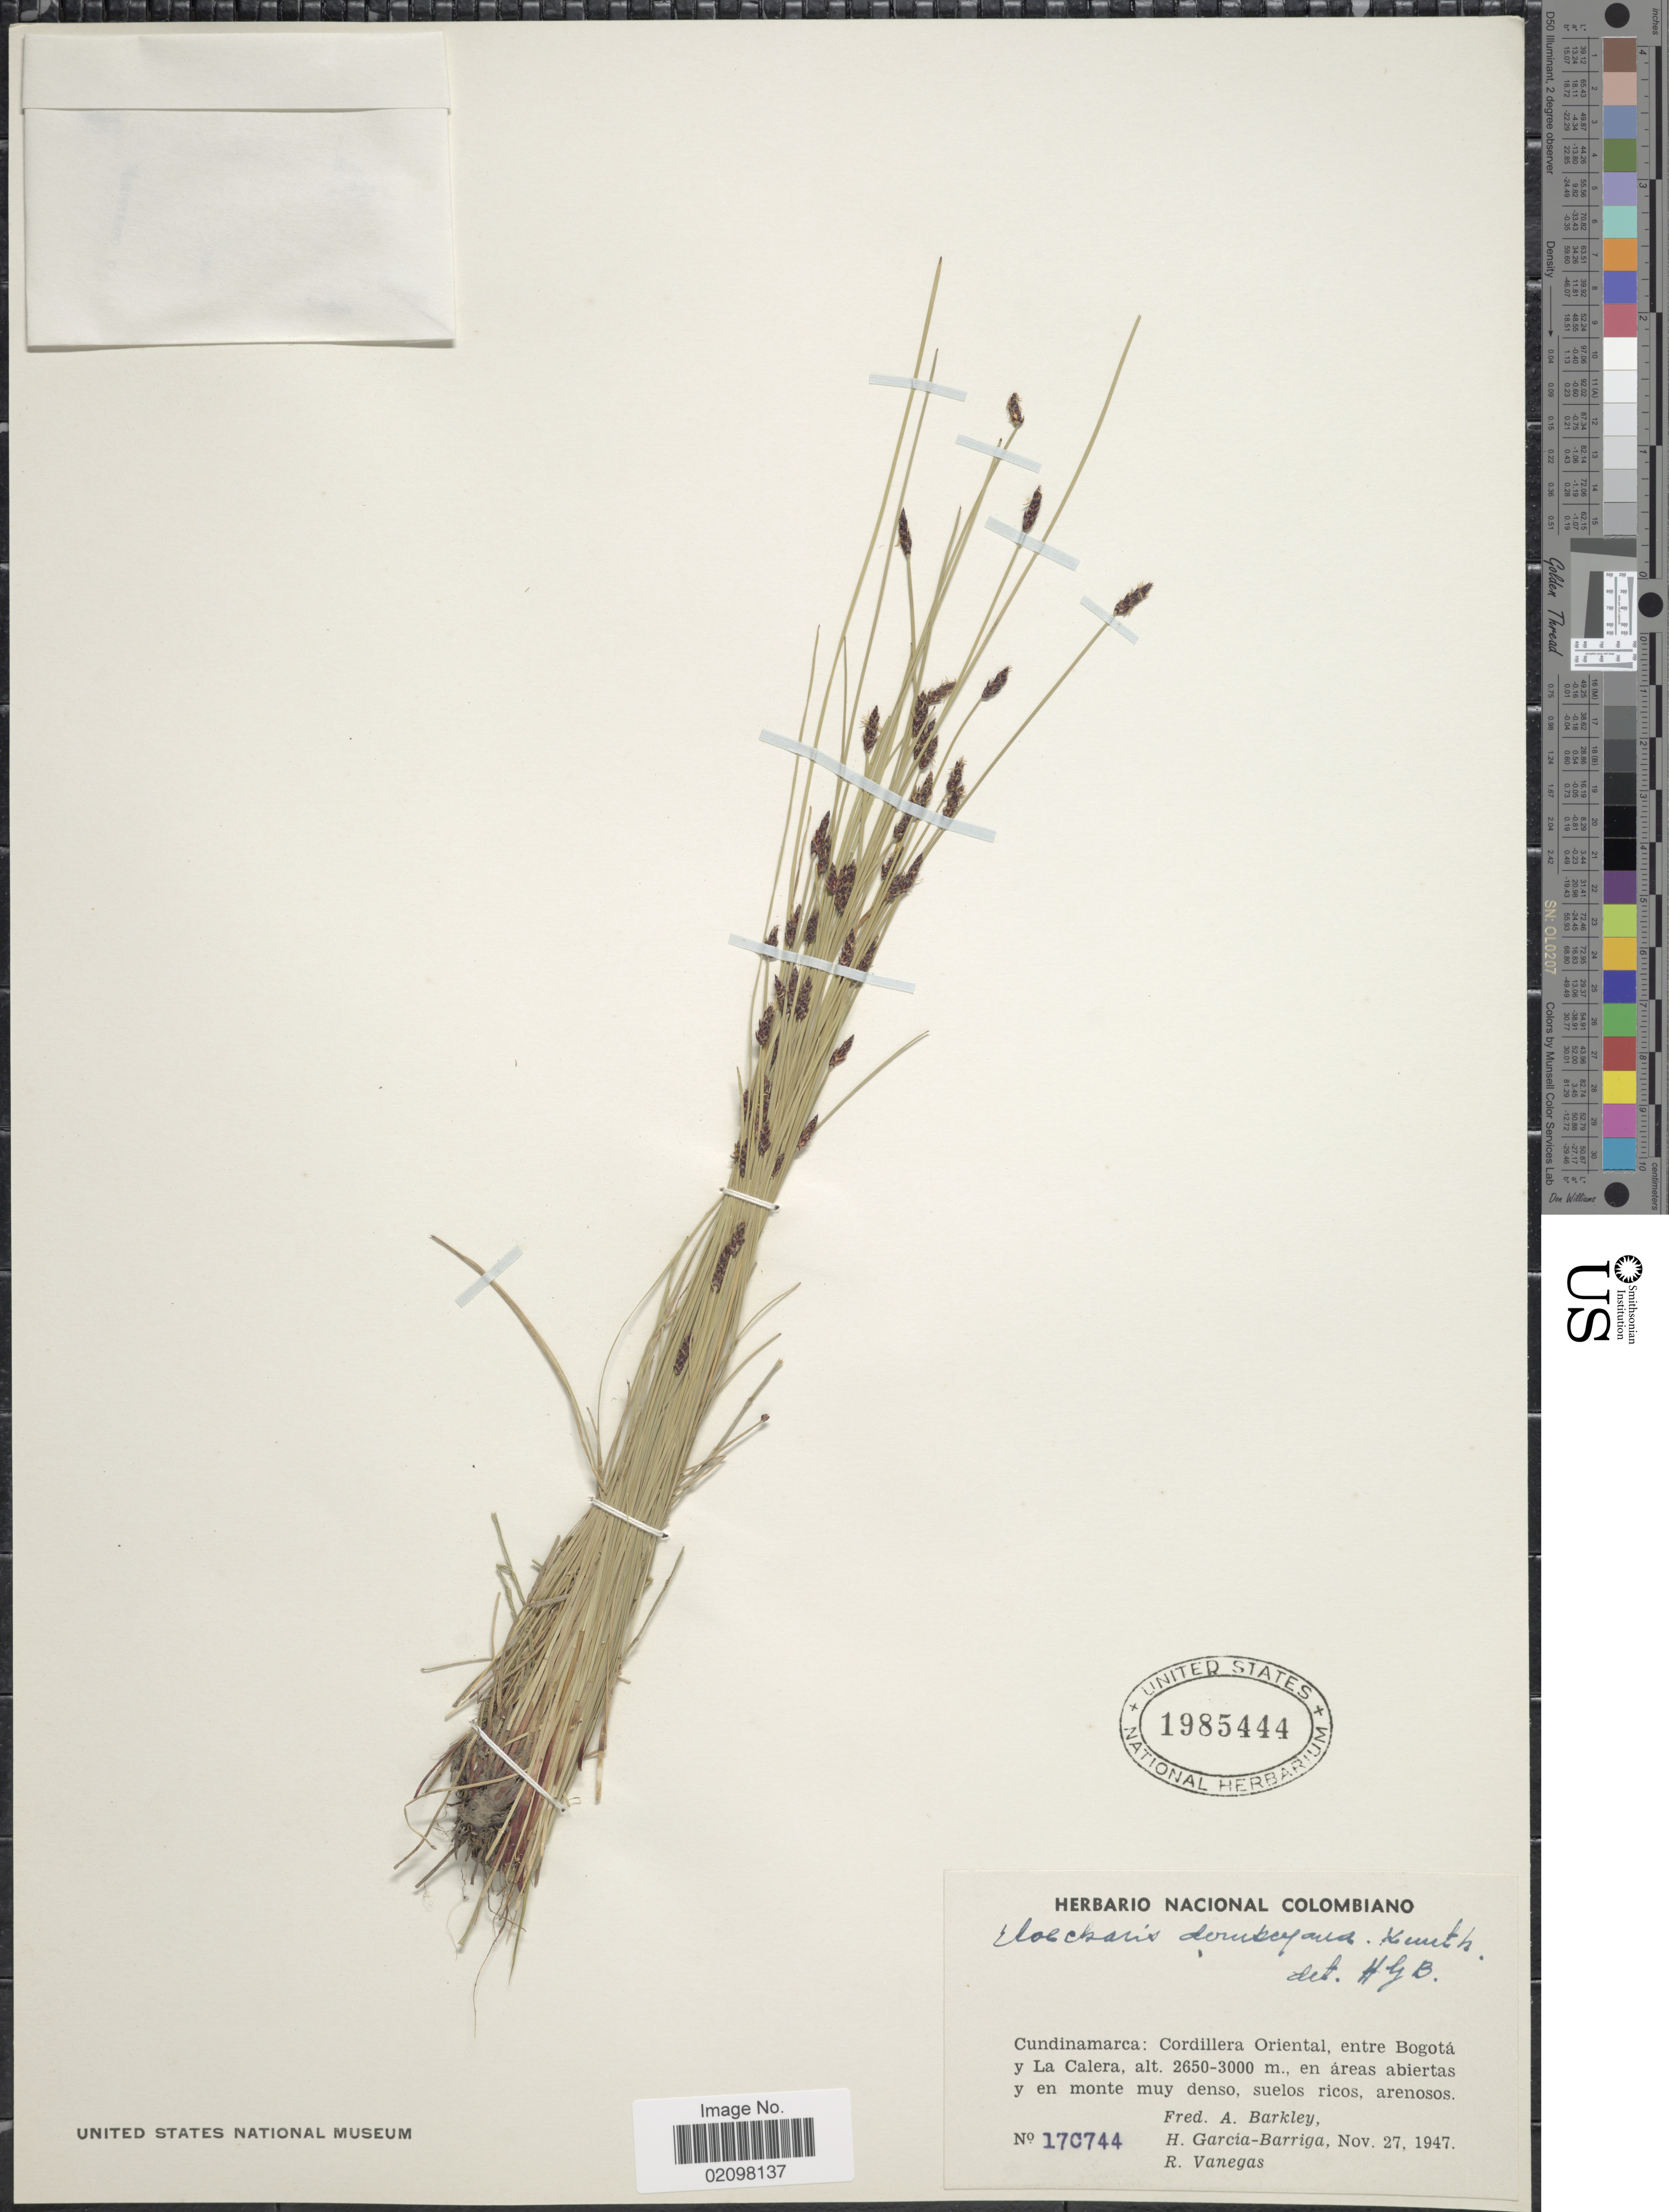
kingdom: Plantae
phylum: Tracheophyta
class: Liliopsida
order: Poales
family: Cyperaceae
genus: Eleocharis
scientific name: Eleocharis dombeyana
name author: Kunth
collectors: F. A. Barkley, H. García Barriga & R. Vanegas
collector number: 17C744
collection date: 1947-11-27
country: Colombia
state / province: Cundinamarca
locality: Cordillera Oriental, entre Bogotá y La Calera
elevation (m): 2650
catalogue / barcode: US 1985444